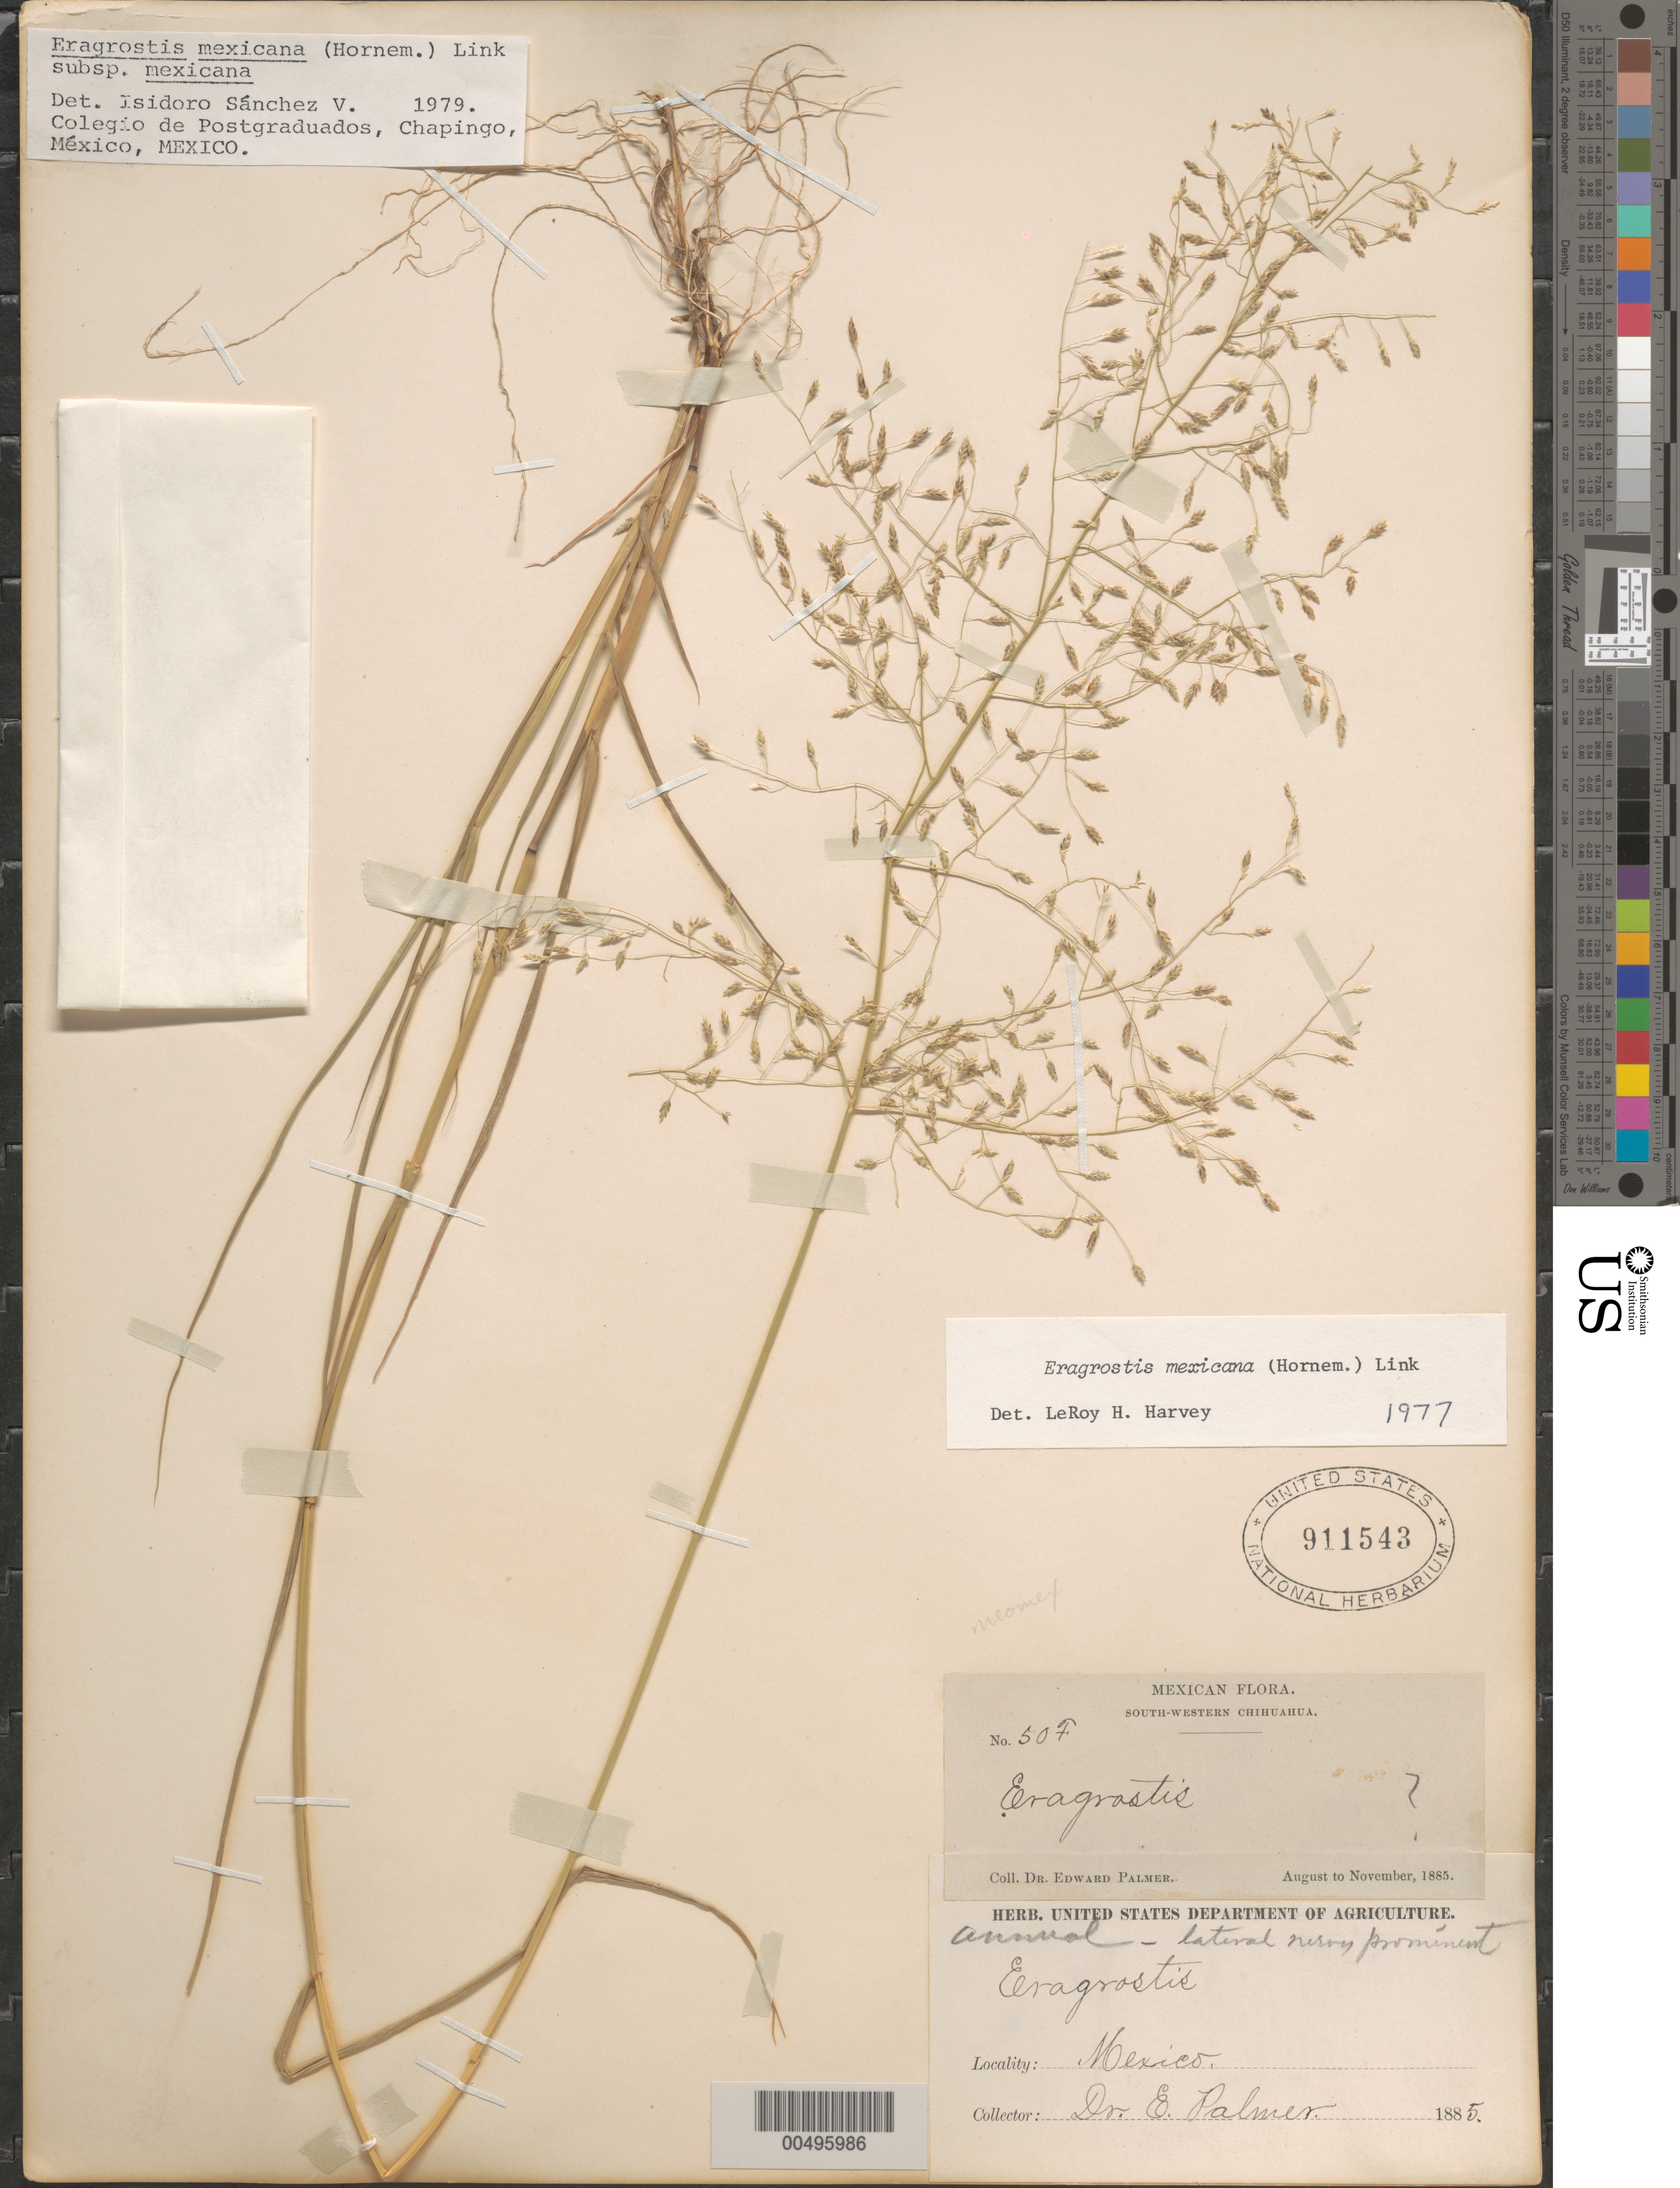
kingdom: Plantae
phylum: Tracheophyta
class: Liliopsida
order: Poales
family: Poaceae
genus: Eragrostis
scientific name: Eragrostis mexicana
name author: (Hornem.) Link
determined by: Sánchez Vega, I. M.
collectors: E. Palmer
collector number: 507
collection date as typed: Aug 1885 to Nov 1885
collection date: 1885-08/1885-11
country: Mexico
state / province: Chihuahua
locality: South-western Chihuahua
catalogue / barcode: US 911543